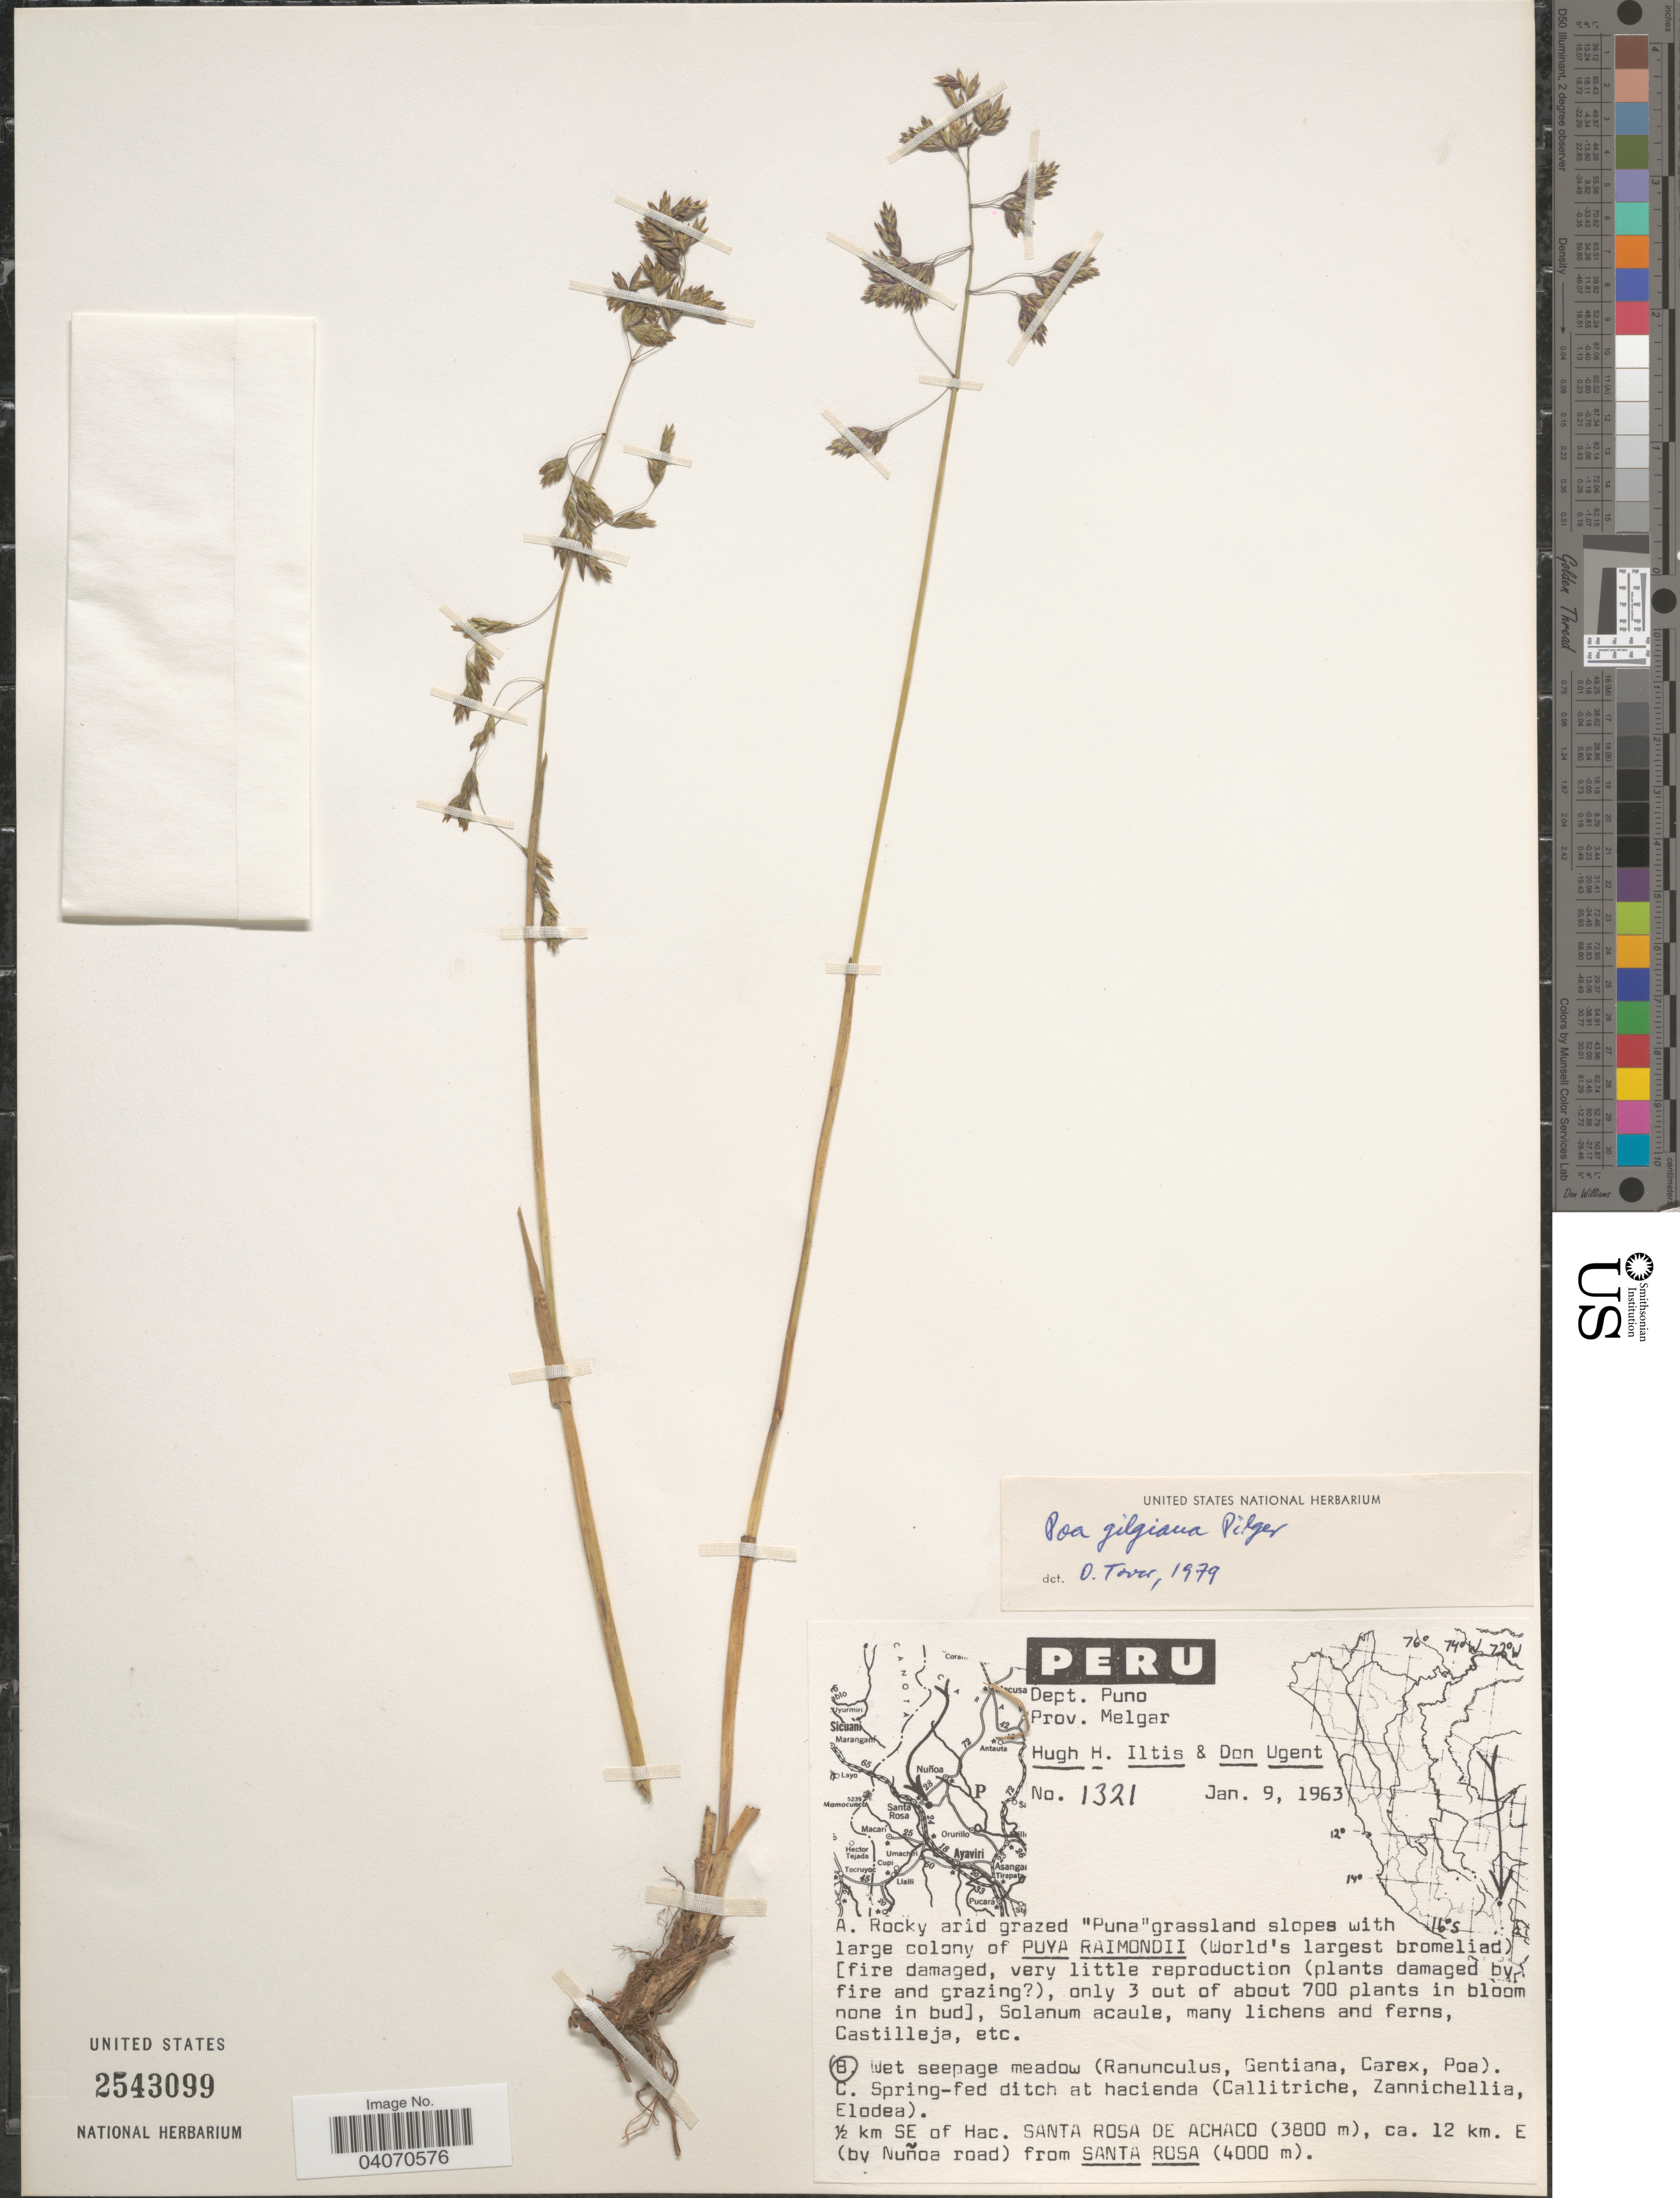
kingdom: Plantae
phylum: Tracheophyta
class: Liliopsida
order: Poales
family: Poaceae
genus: Poa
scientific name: Poa gilgiana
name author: Pilg.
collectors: H. H. Iltis & D. Ugent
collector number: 1321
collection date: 1963-01-09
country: Peru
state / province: Puno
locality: Dept. Puno. Prov. Melgar. ½ km SE of Hac. Santa Rosa de Achaco, ca. 12 km. E (by Nuñoa road) from Santa Rosa.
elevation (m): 3800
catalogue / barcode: US 2543099